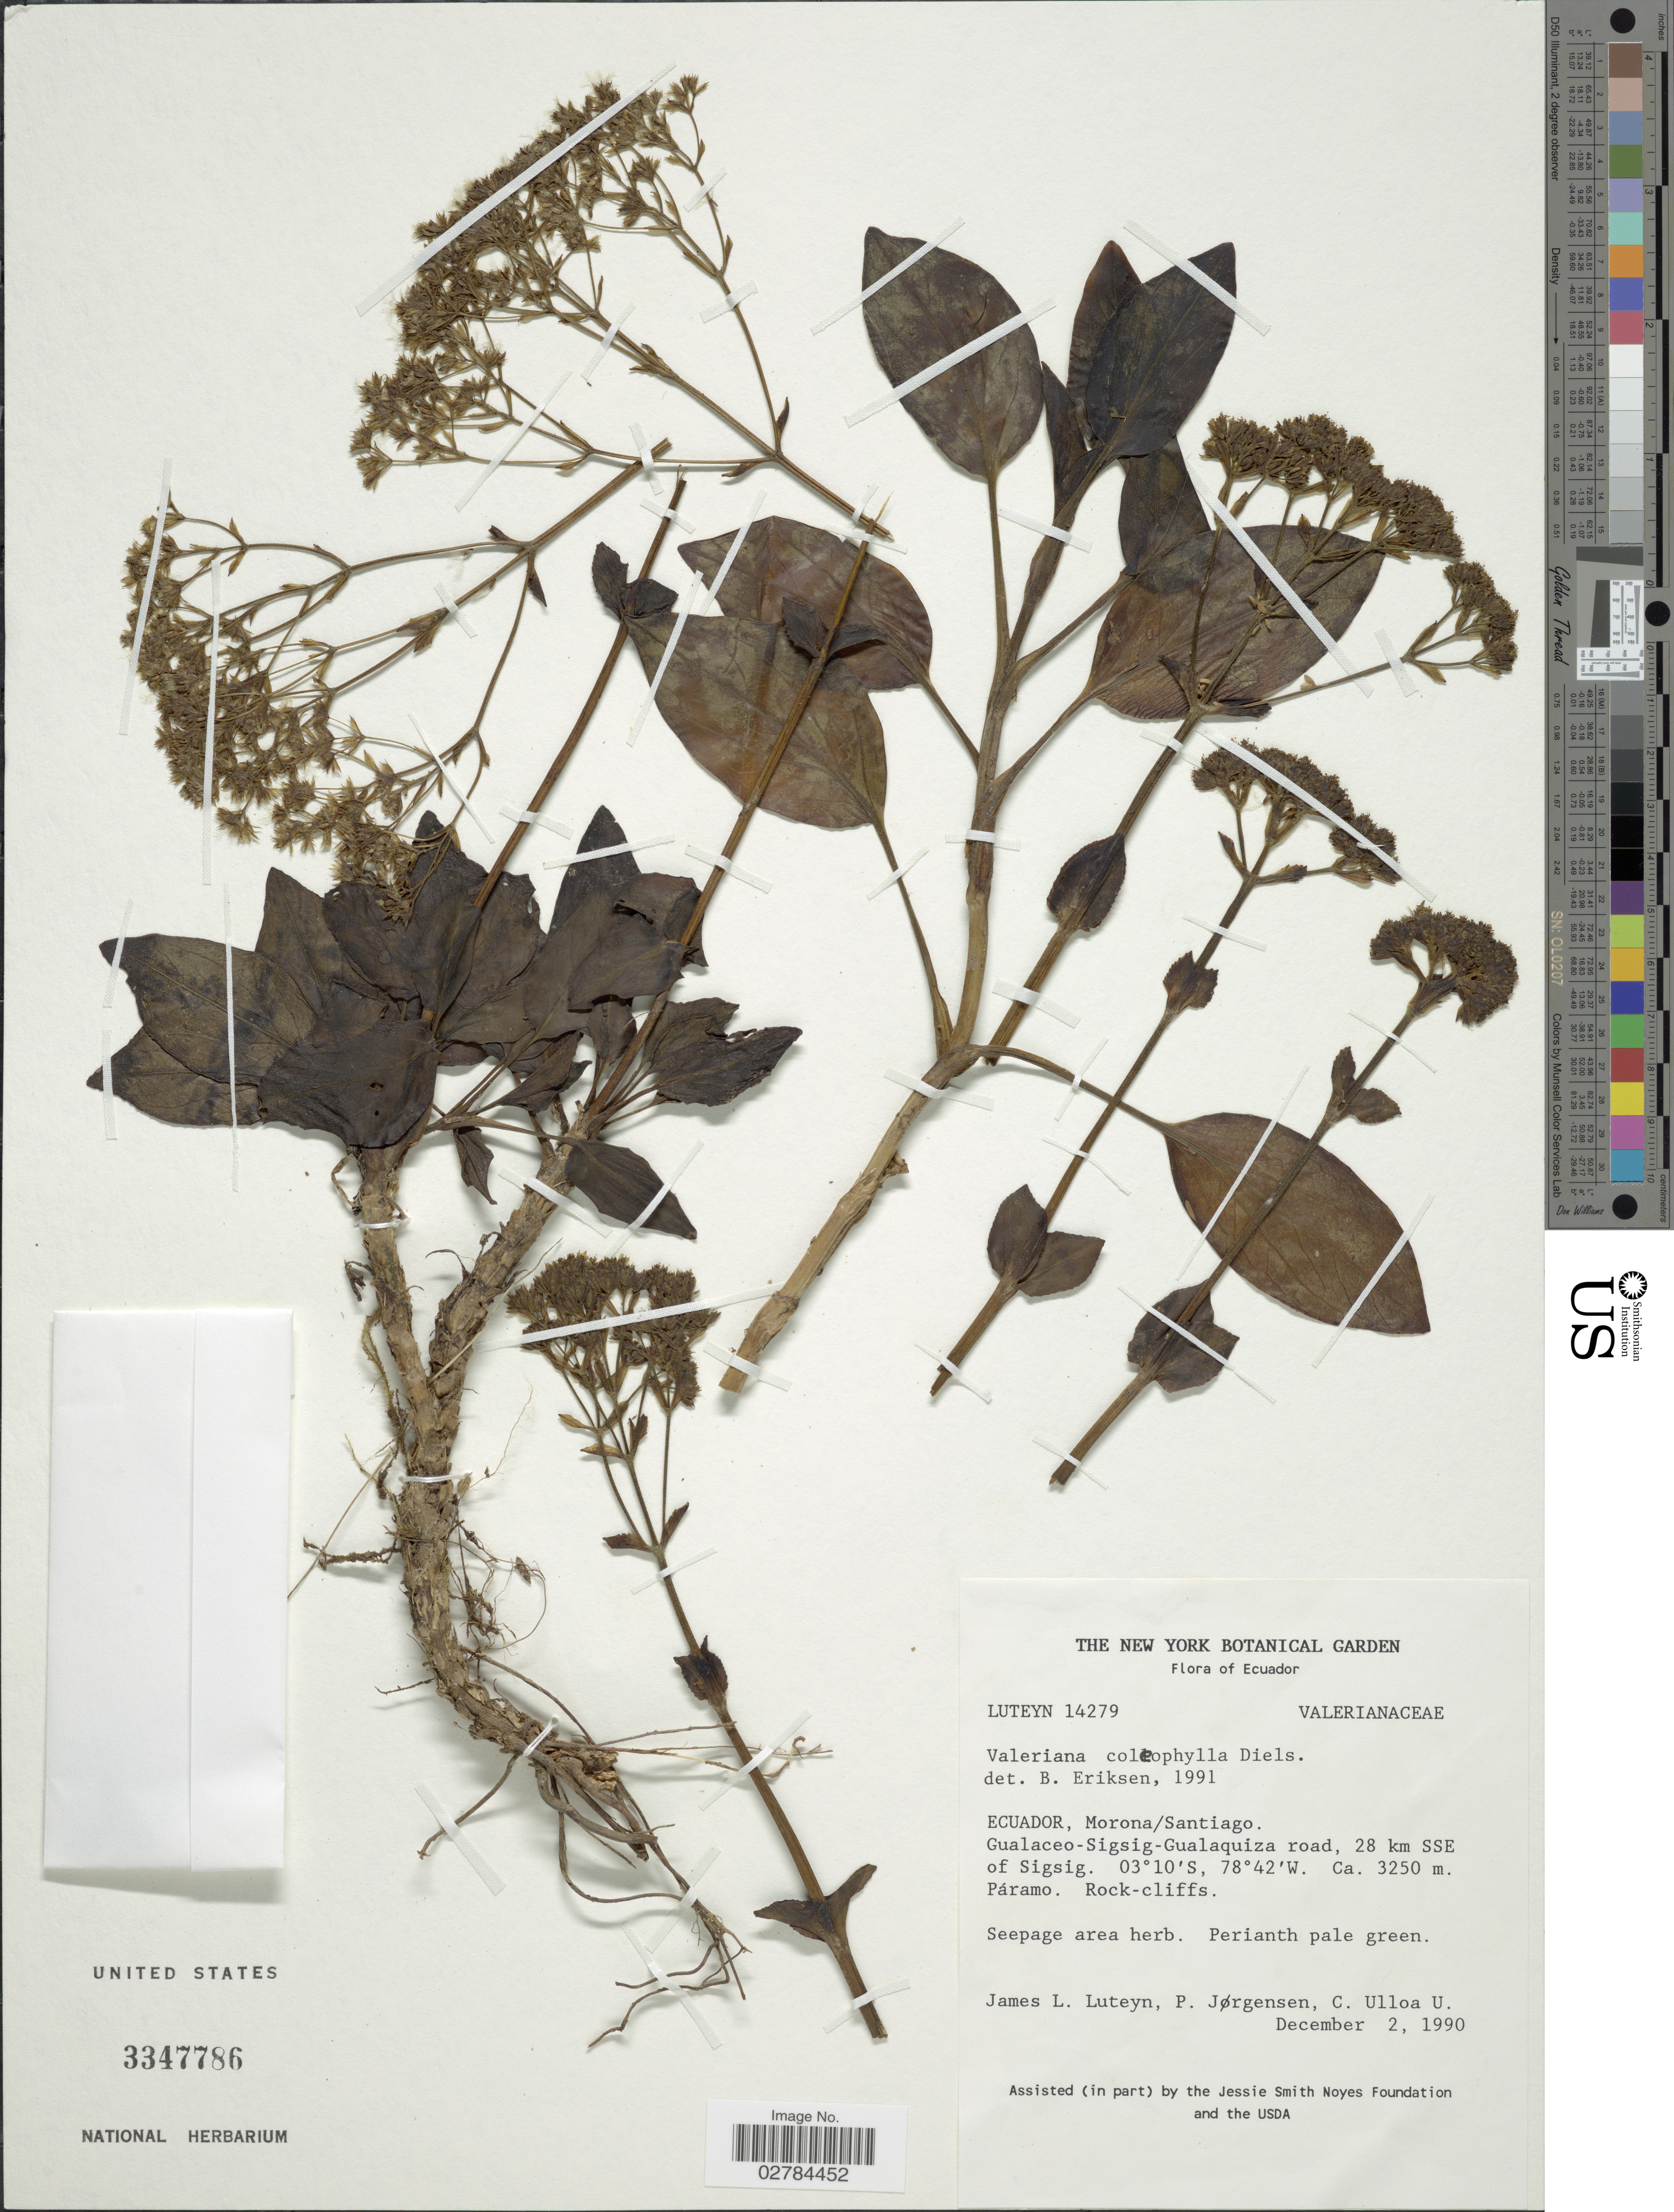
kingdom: Plantae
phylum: Tracheophyta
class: Magnoliopsida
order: Dipsacales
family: Caprifoliaceae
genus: Valeriana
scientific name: Valeriana coleophylla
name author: Diels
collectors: J. L. Luteyn, P. Jörgensen & C. Ulloa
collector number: LUTEYN14279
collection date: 1990-12-02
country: Ecuador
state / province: Morona-Santiago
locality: Gualaceo-Sigsig-Gualaquiza road, 28 km SSE of Sigsig.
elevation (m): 3250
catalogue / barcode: US 3347786